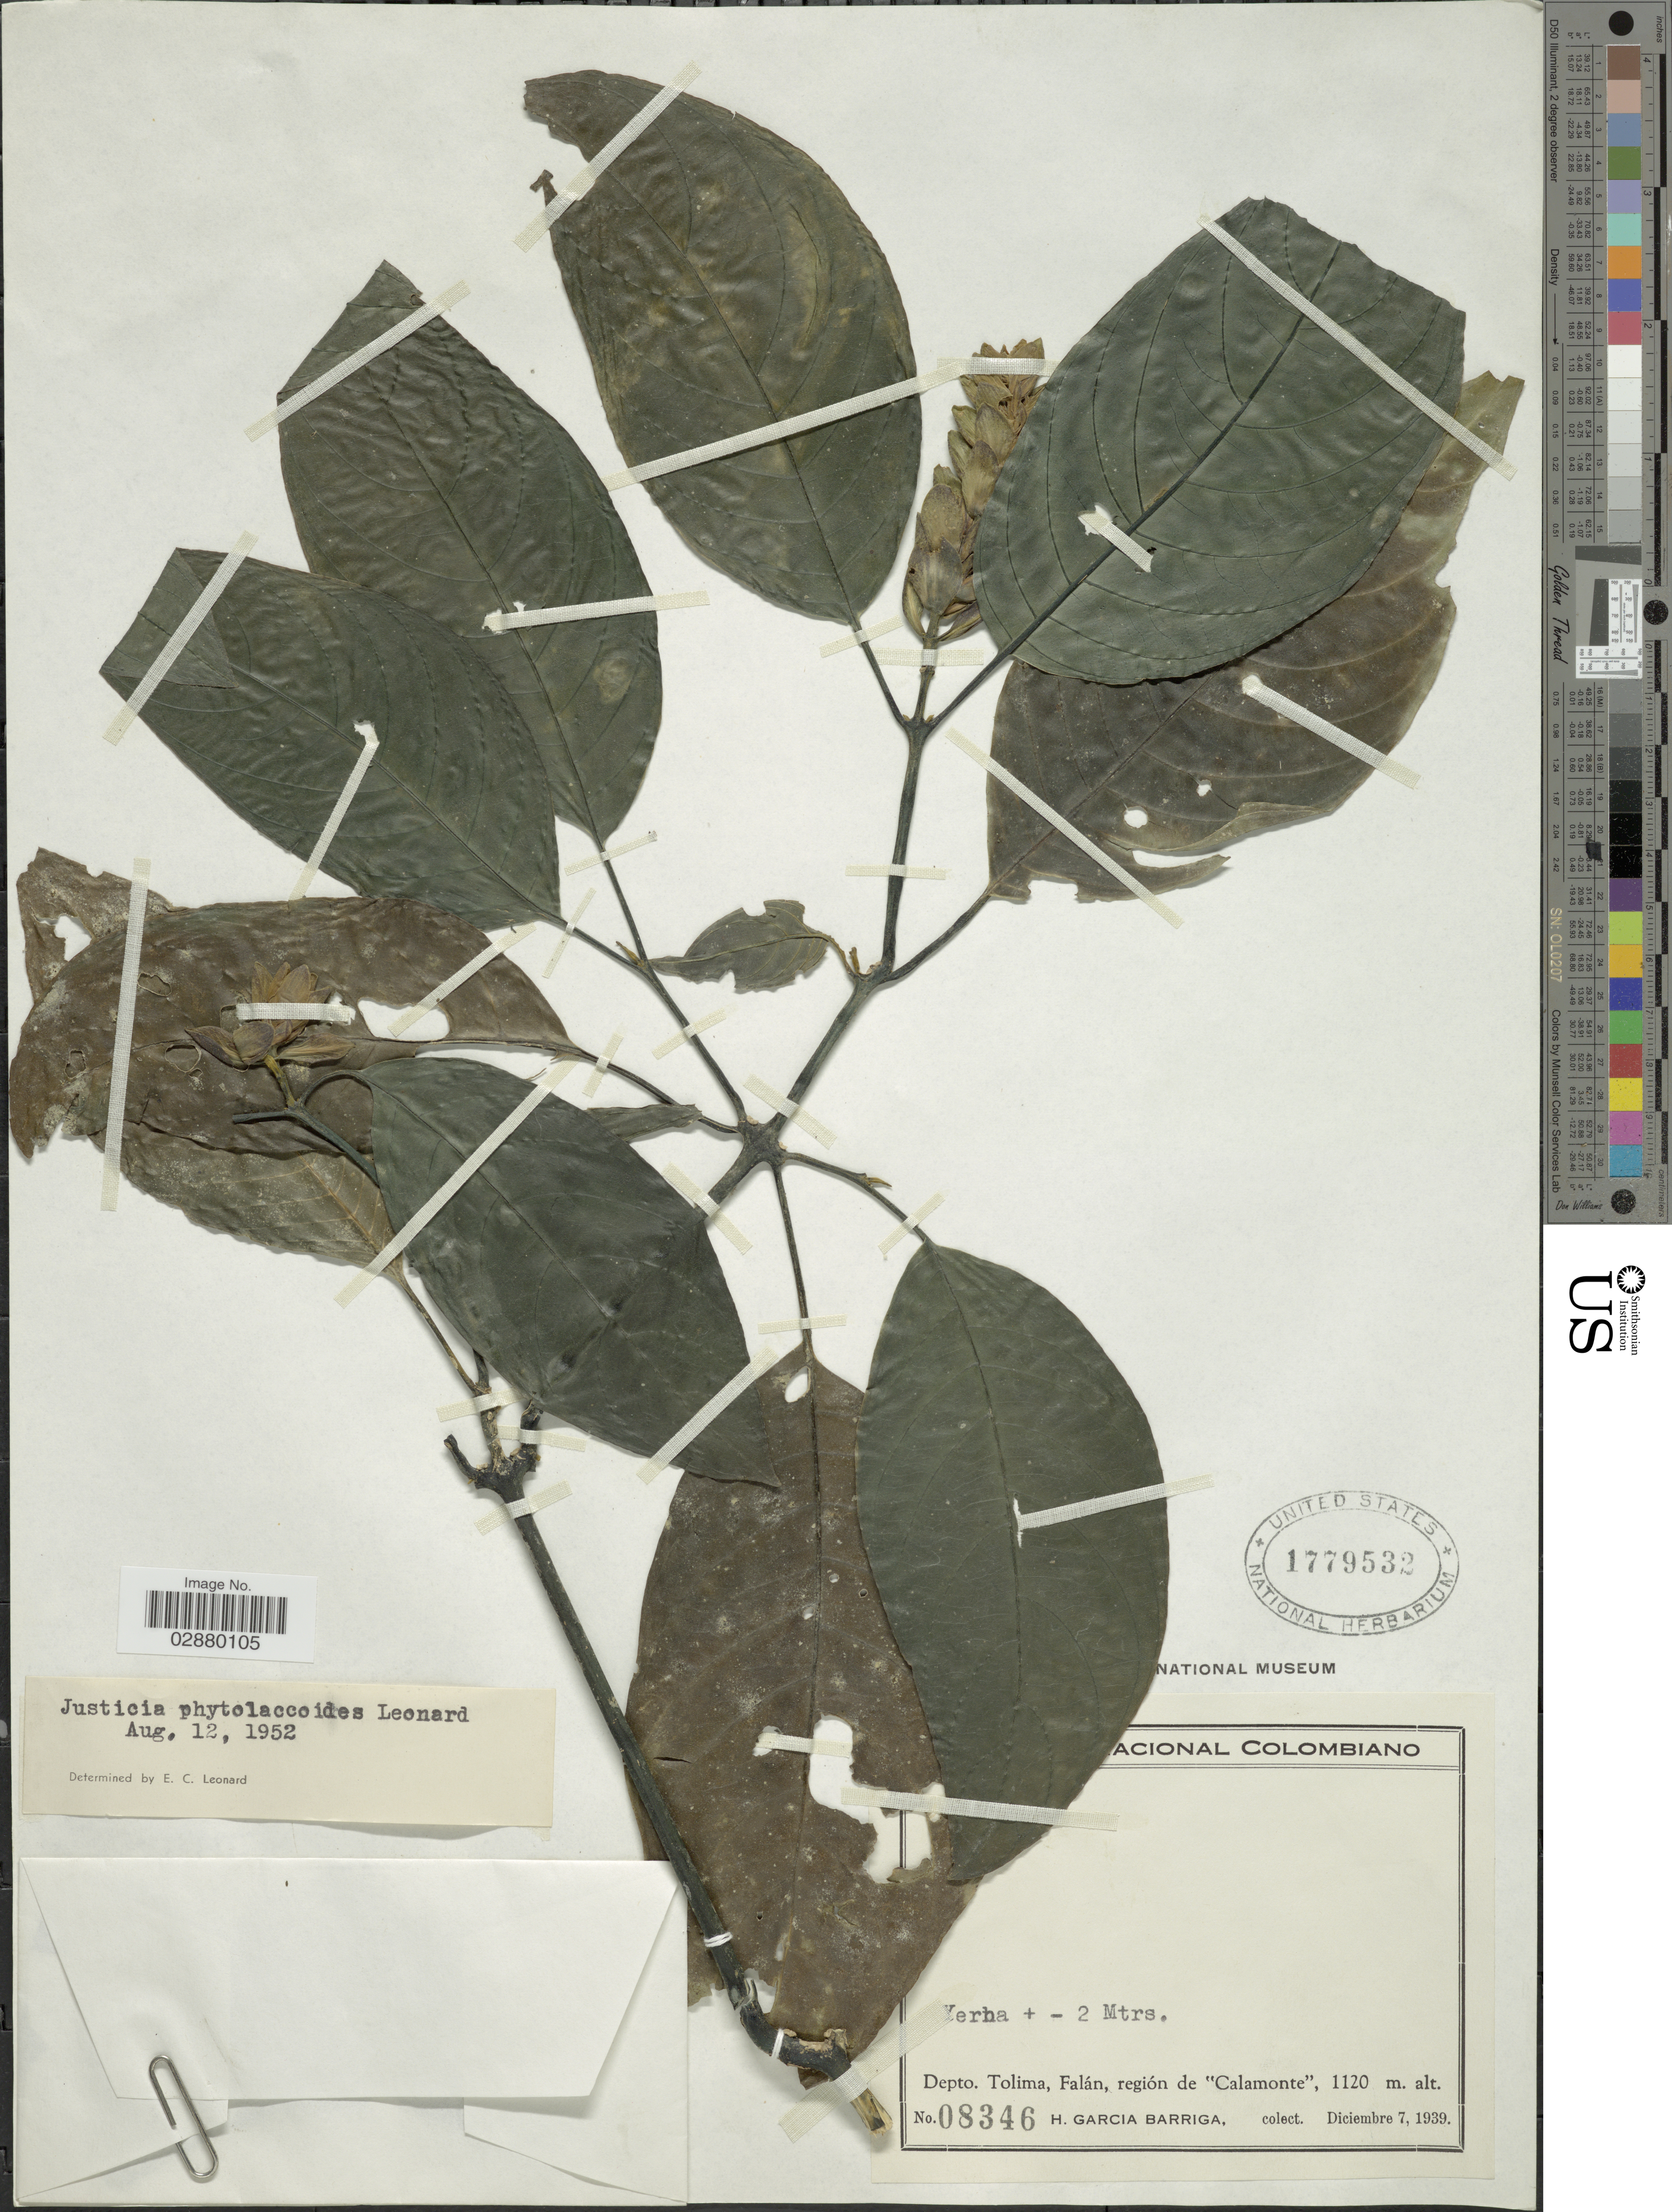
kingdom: Plantae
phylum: Tracheophyta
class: Magnoliopsida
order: Lamiales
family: Acanthaceae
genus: Justicia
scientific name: Justicia phytolaccoides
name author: Leonard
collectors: H. García Barriga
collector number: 08346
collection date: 1939-12-07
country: Colombia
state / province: Tolima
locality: Depto. Tolima, Falán, región de "Calamomonte".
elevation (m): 1120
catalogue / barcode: US 1779532